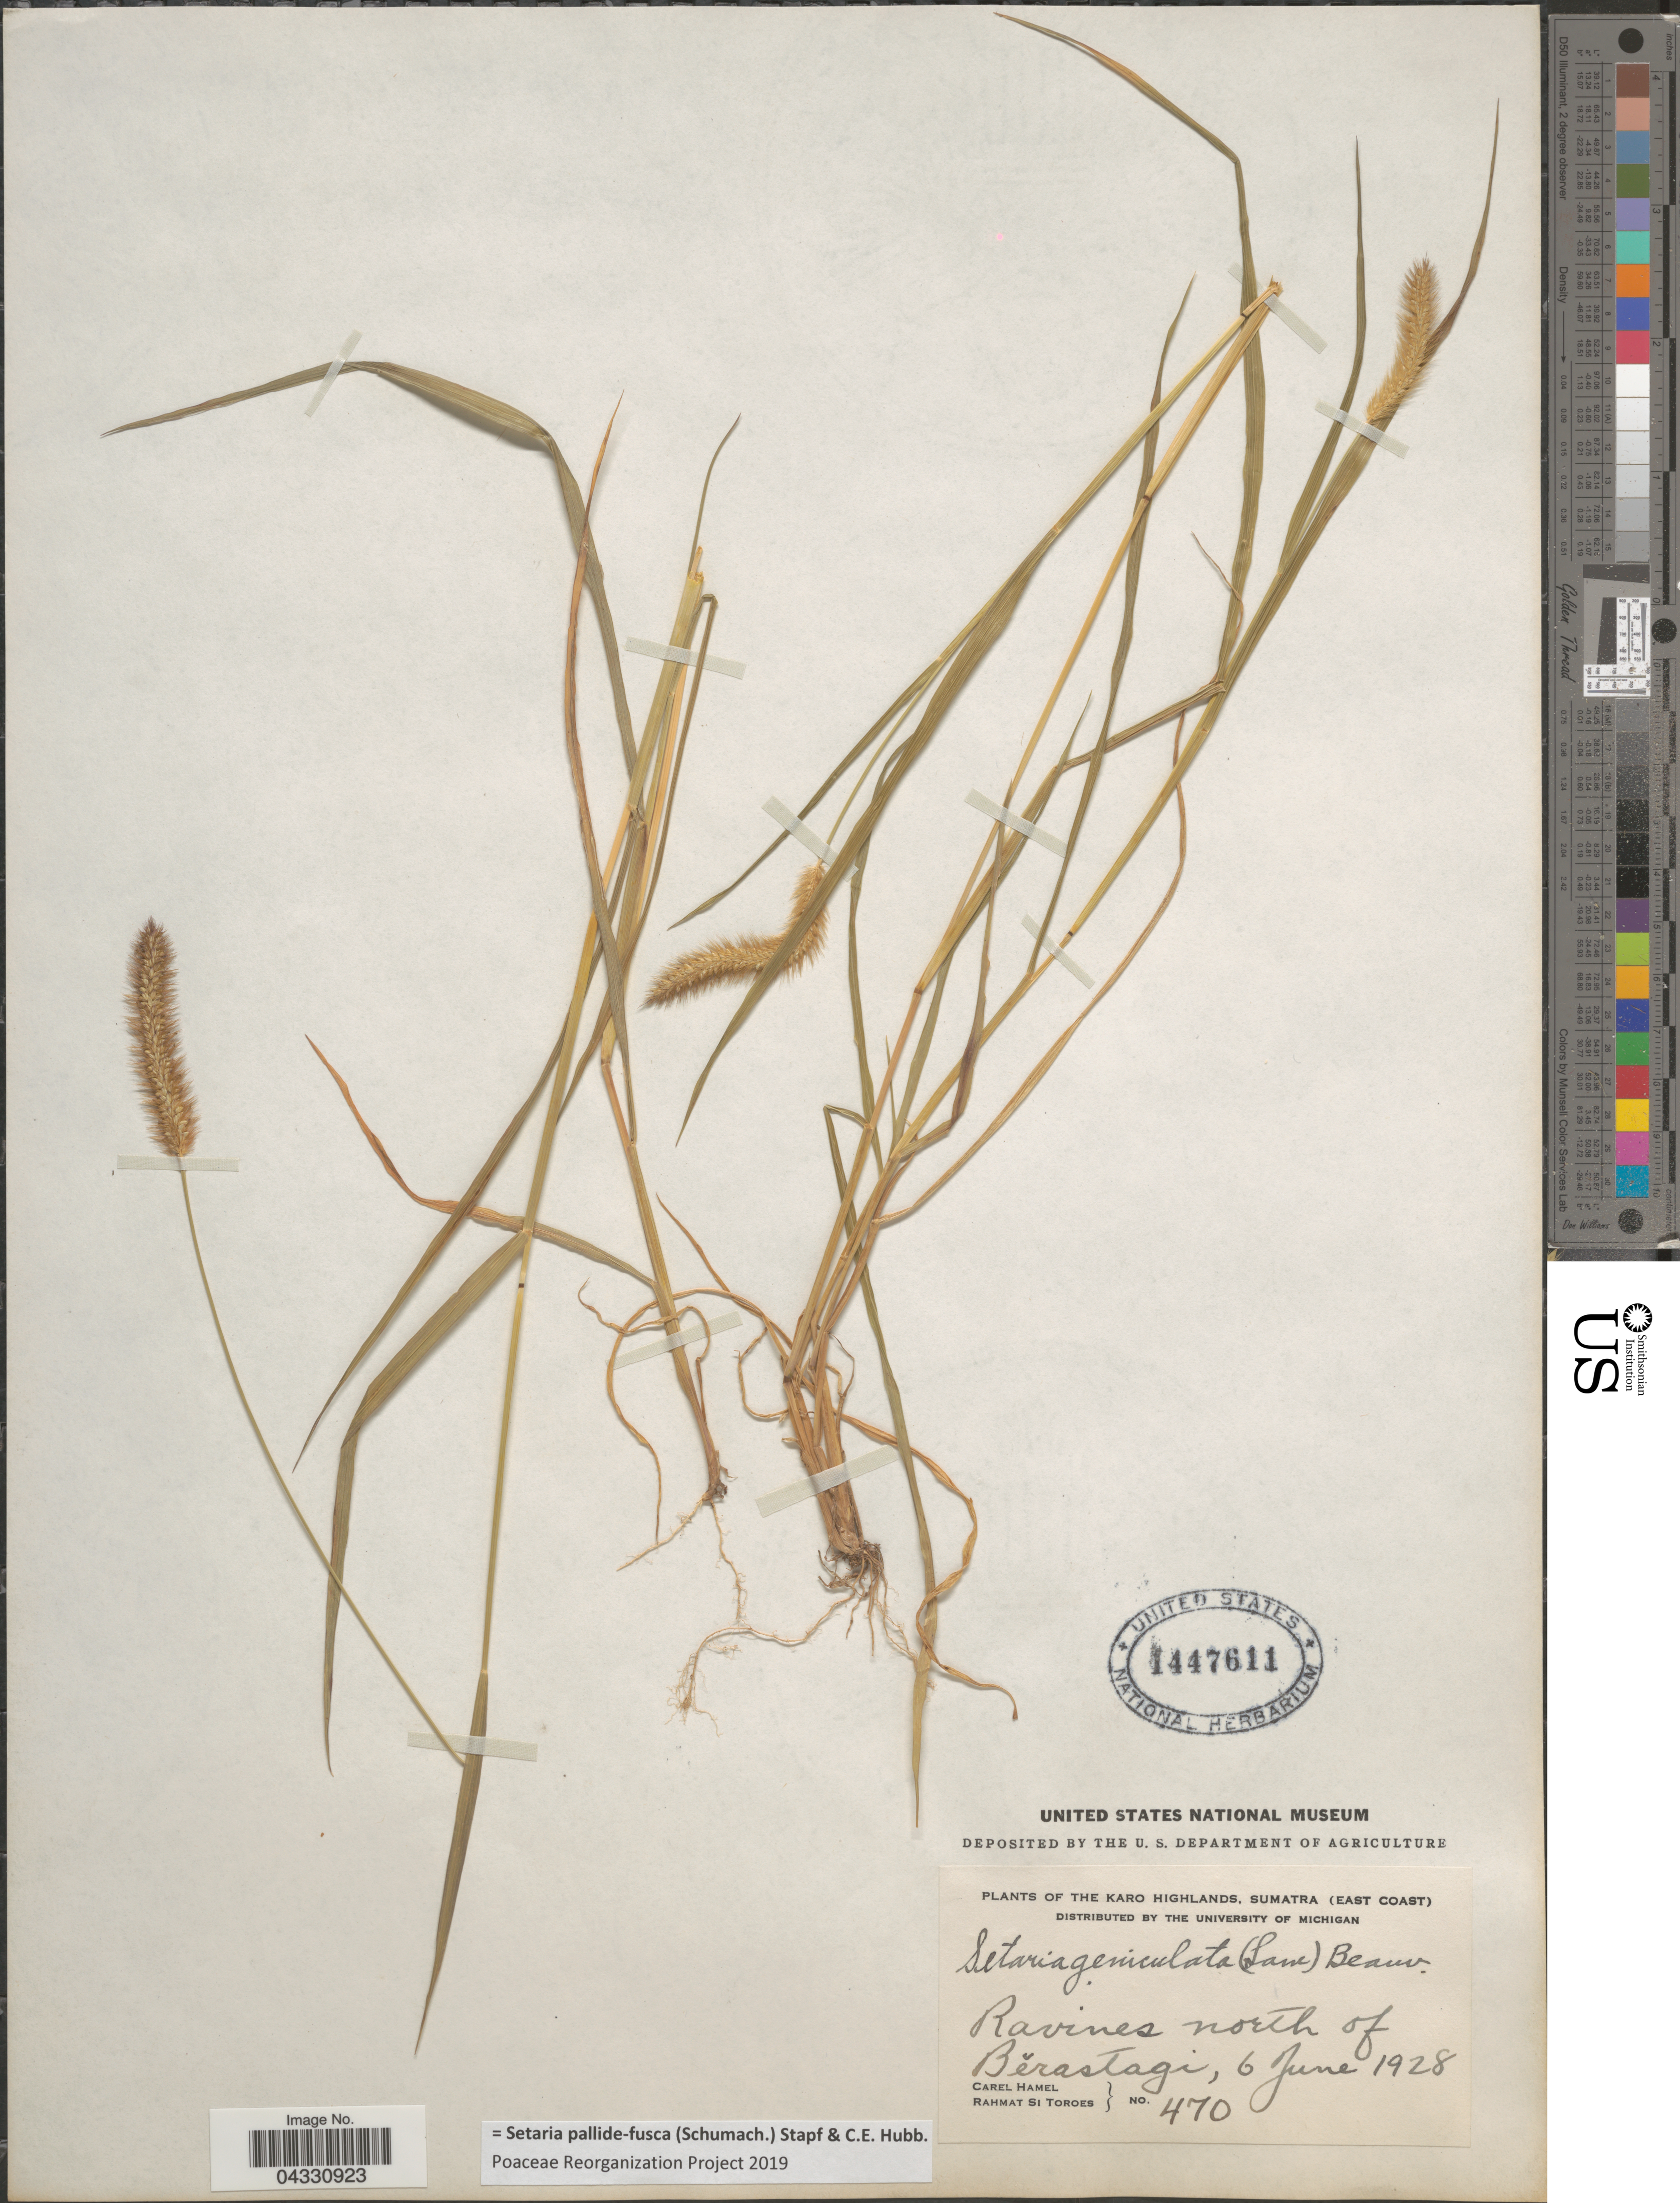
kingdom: Plantae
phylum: Tracheophyta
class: Liliopsida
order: Poales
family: Poaceae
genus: Setaria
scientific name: Setaria pallide-fusca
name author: (Schumach.) Stapf & C.E. Hubb.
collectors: C. Hamel & Rahmat Si Boeea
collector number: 470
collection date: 1928-06-06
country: Indonesia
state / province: Sumatra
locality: The Karo Highlands, Sumatra (East Coast). Ravines north of Běrastagi.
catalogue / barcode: US 1447611